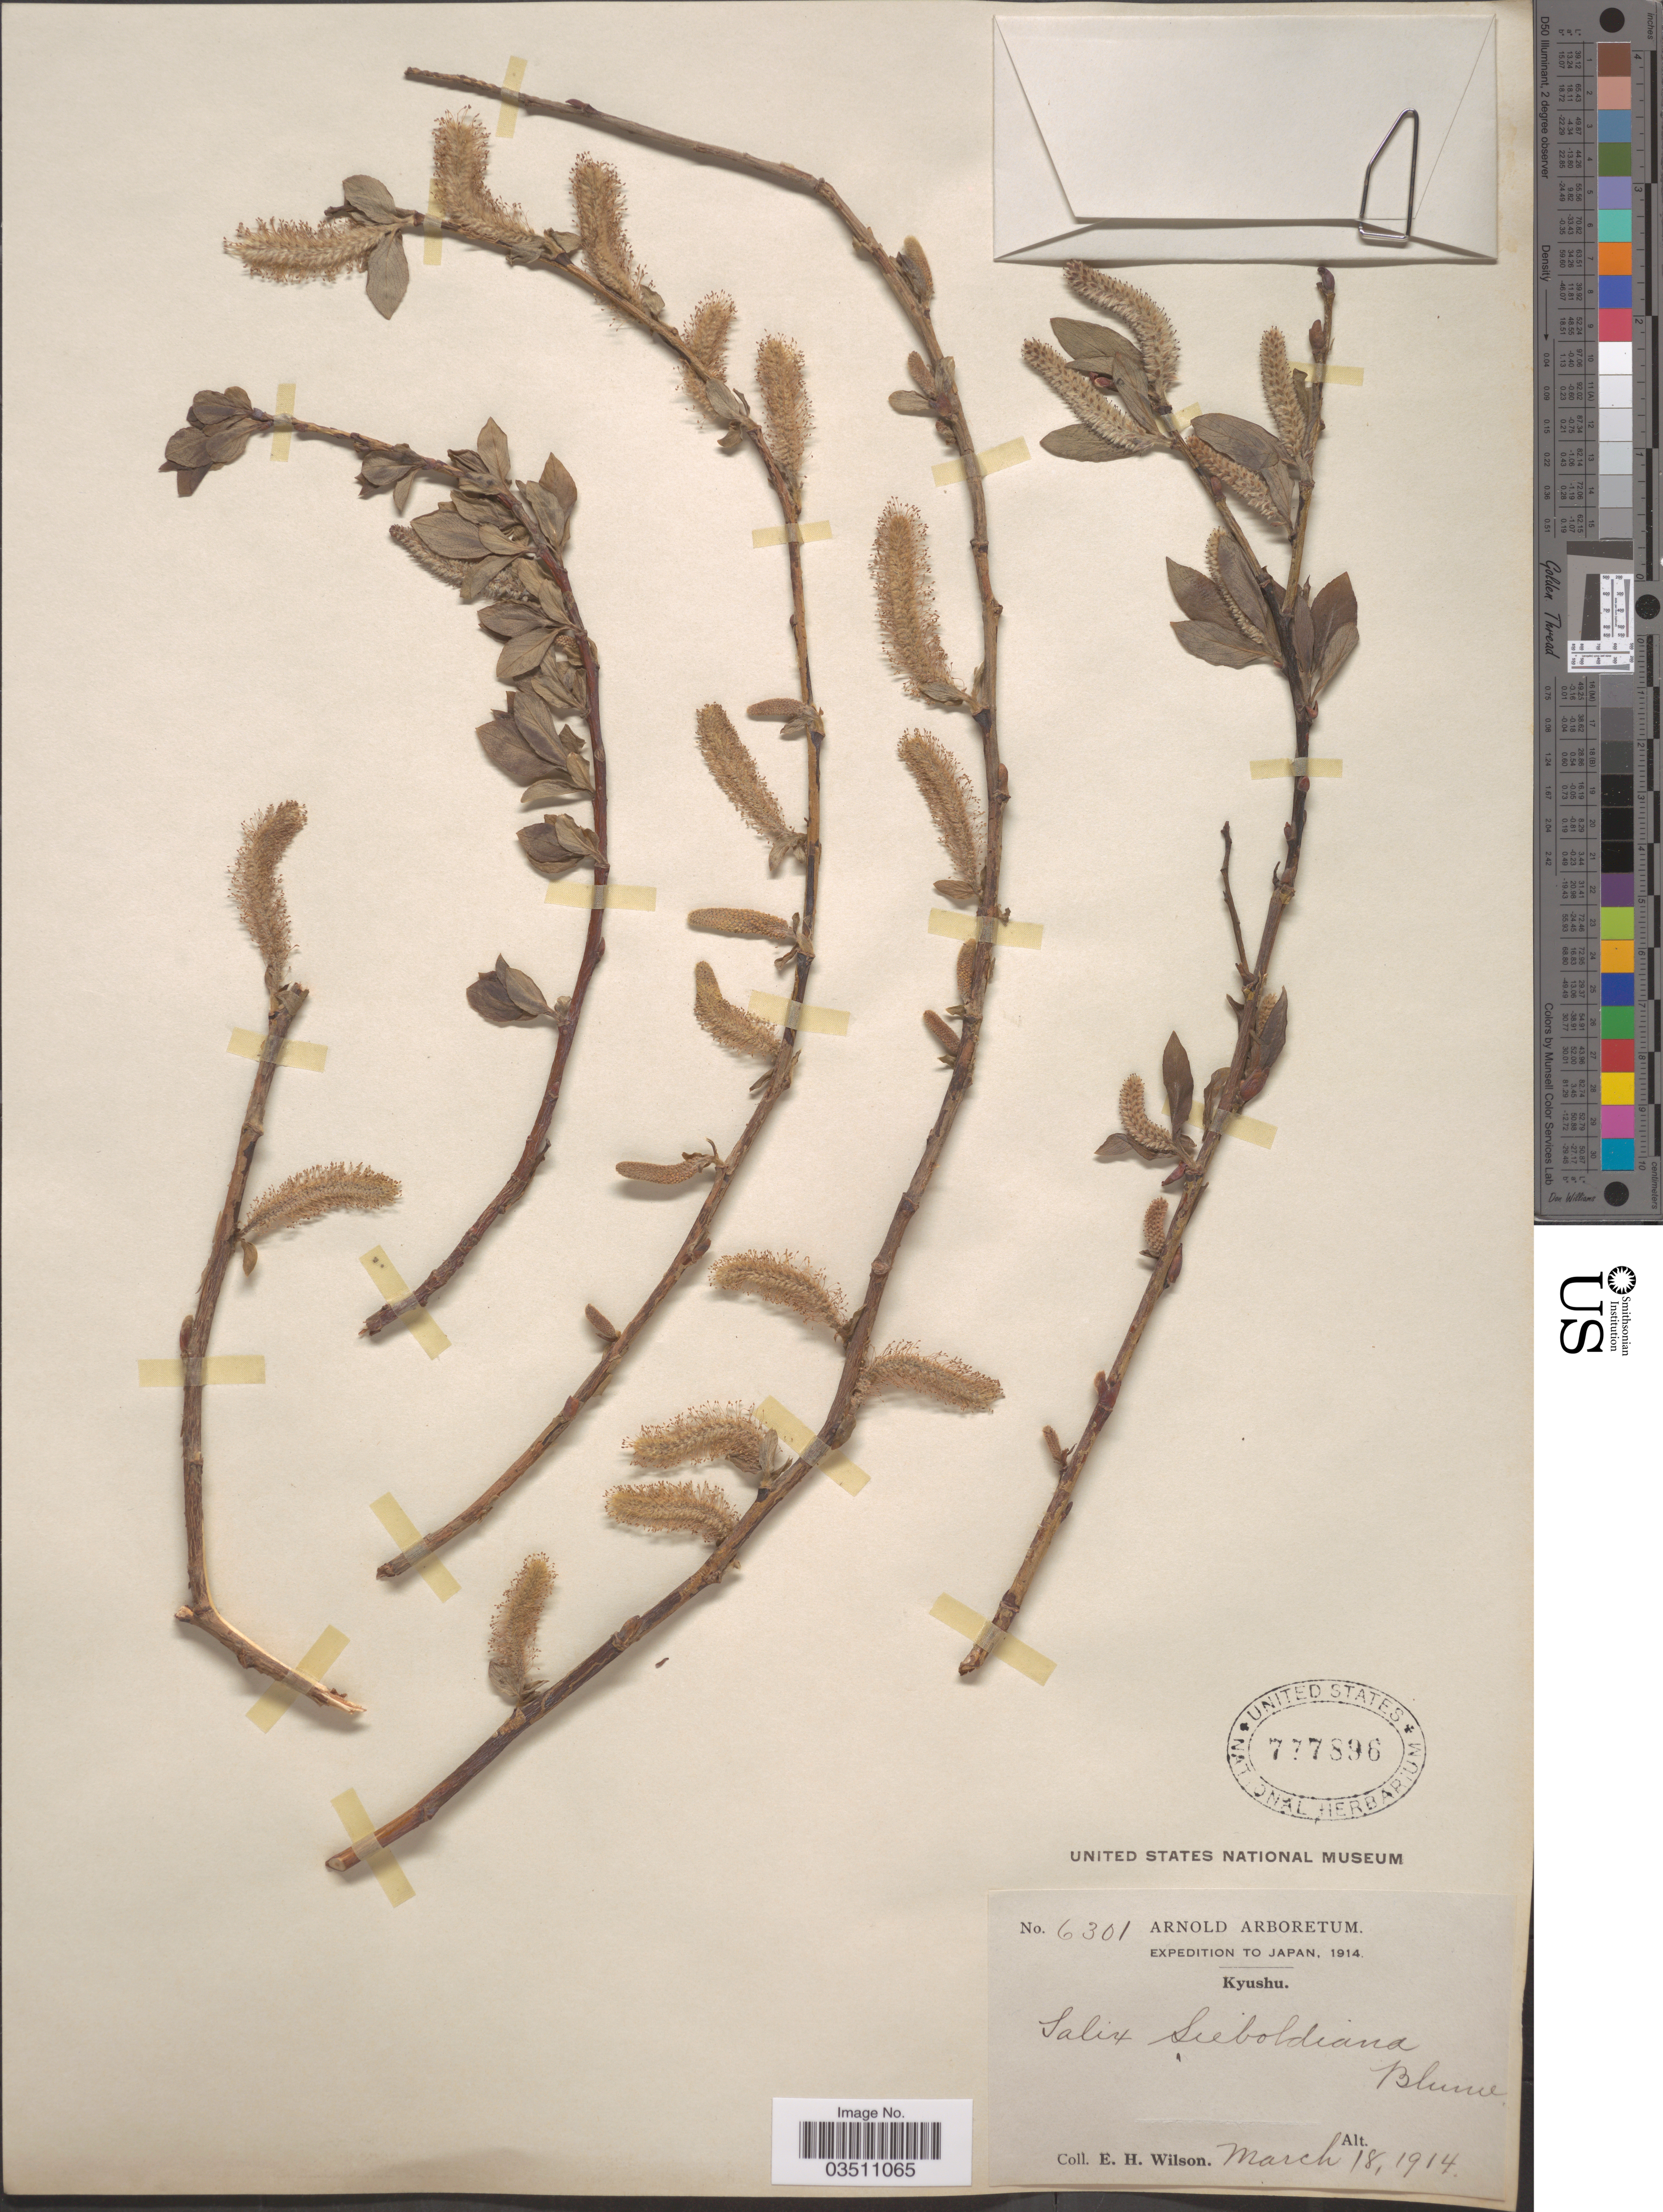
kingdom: Plantae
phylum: Tracheophyta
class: Magnoliopsida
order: Malpighiales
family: Salicaceae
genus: Salix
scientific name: Salix sieboldiana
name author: Blume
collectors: E. Wilson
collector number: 6301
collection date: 1914-03-18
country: Japan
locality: Kyushu.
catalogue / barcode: US 777896